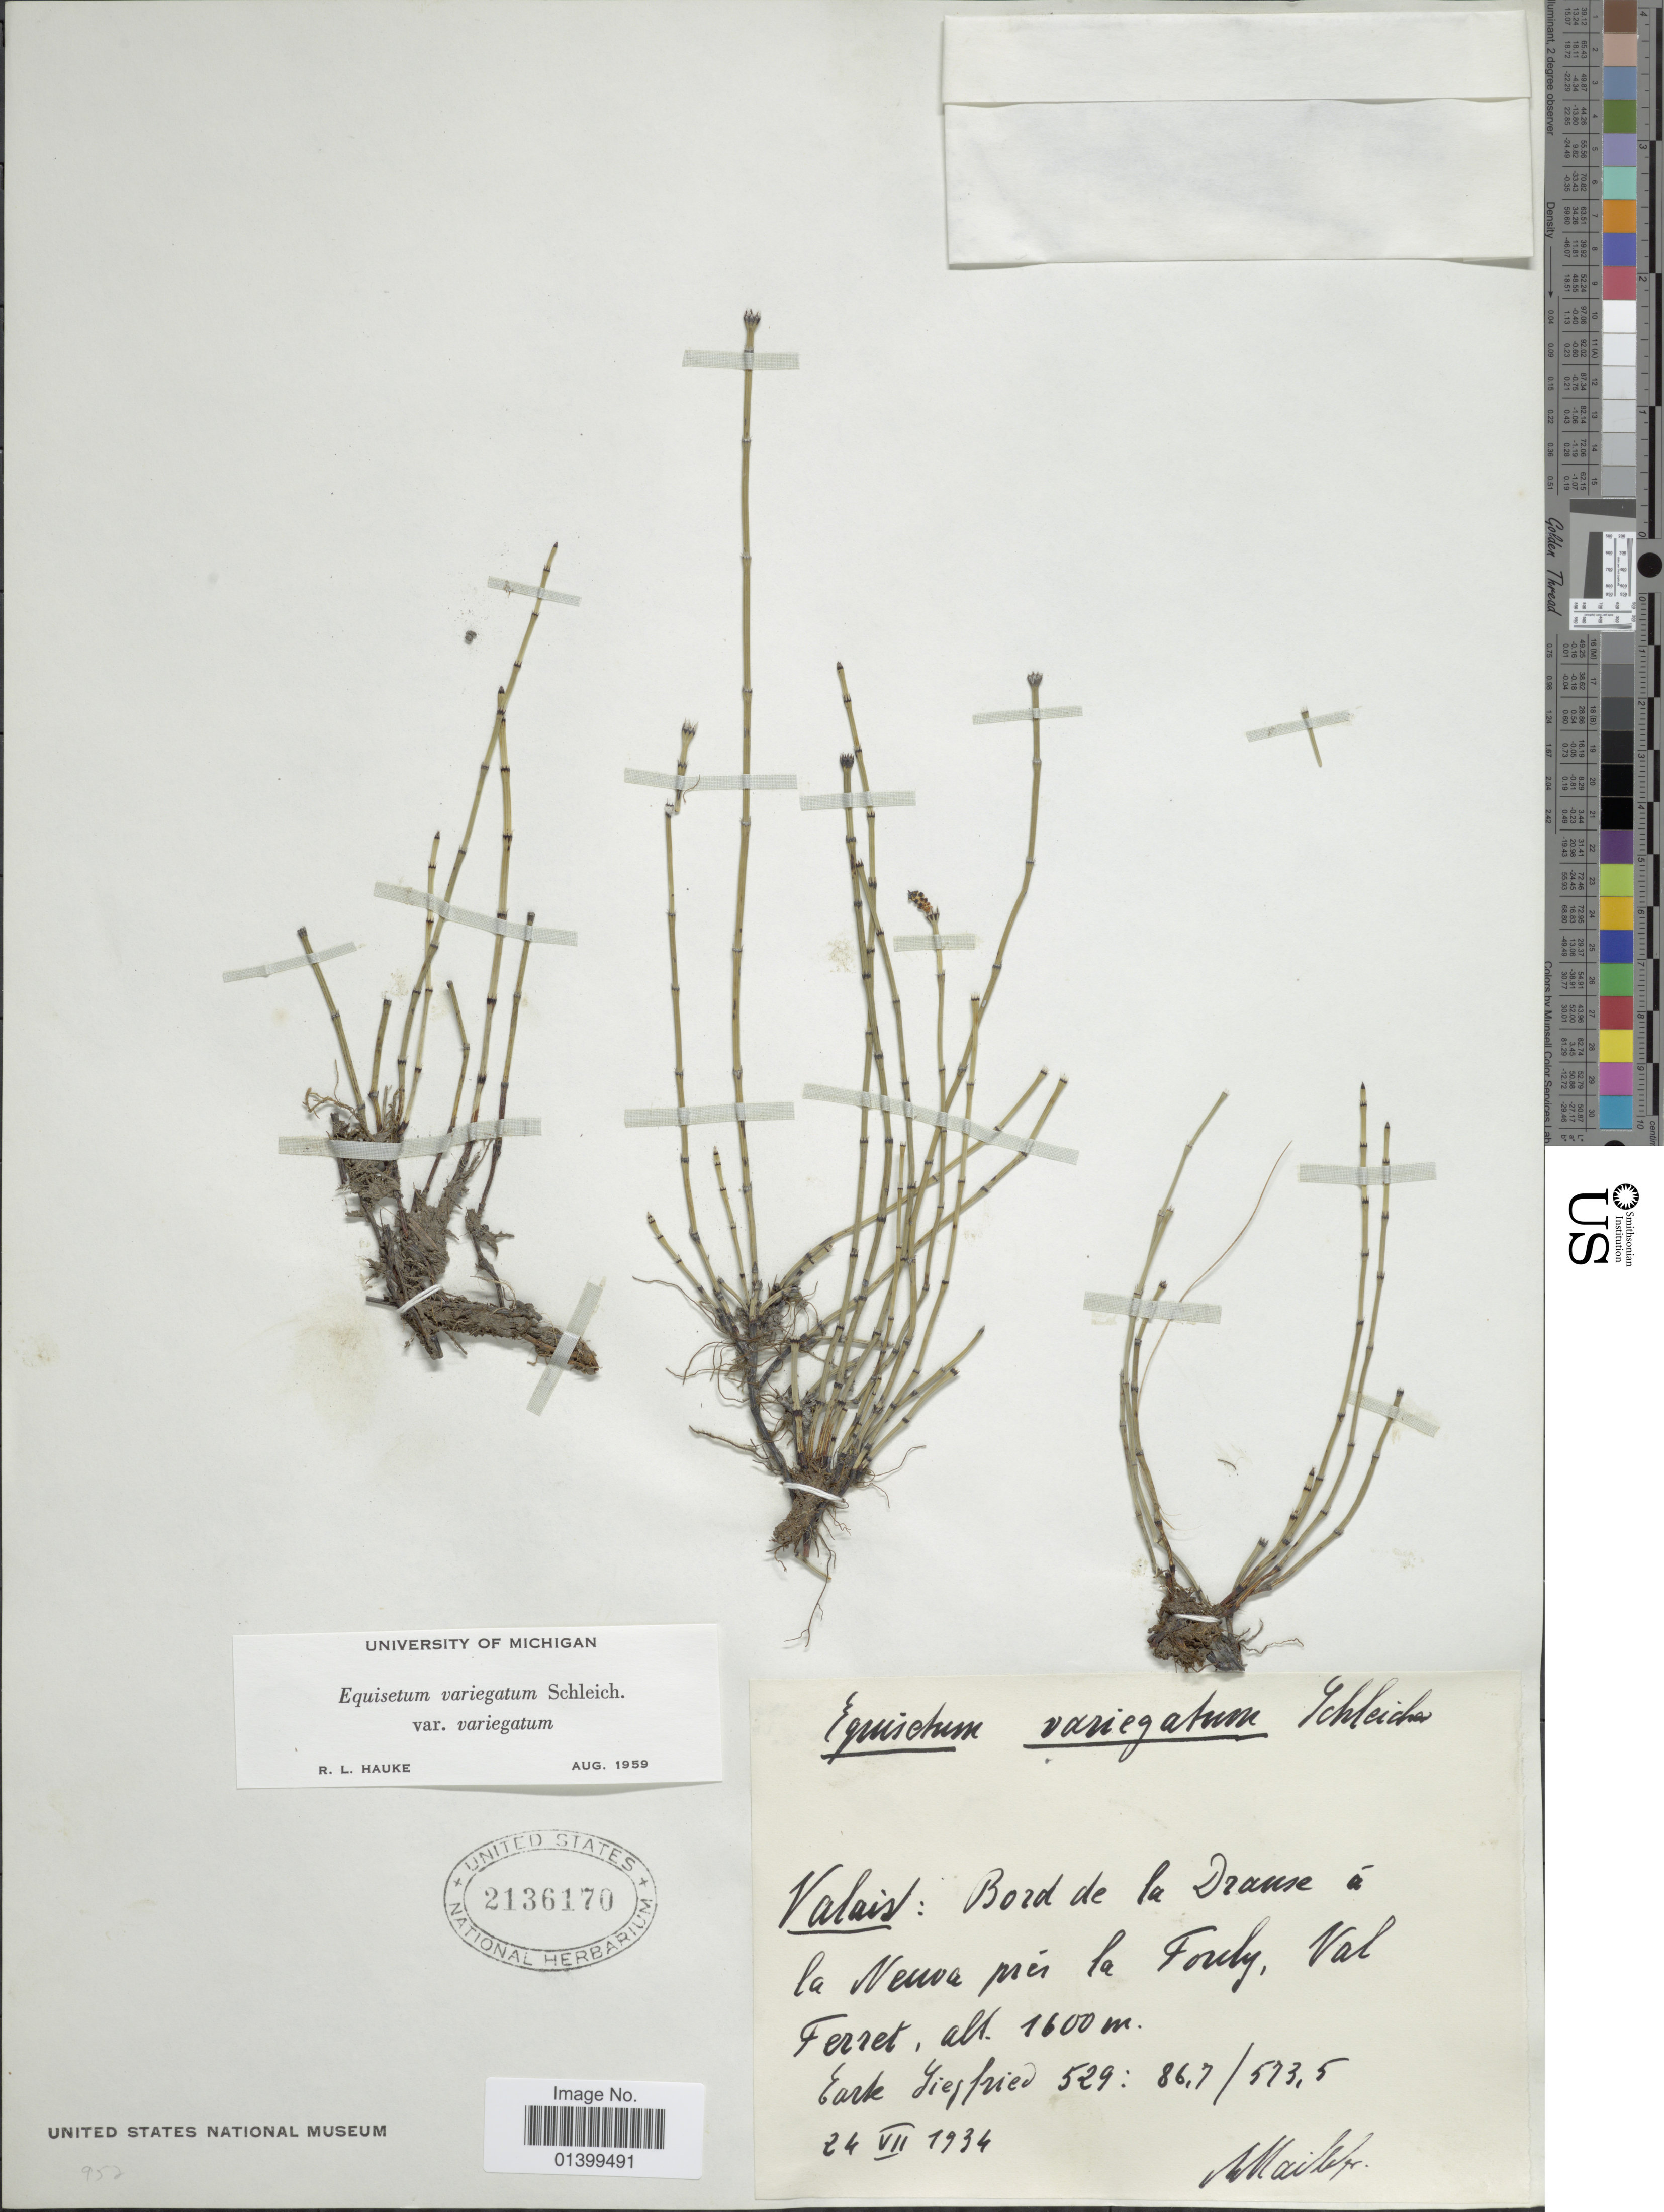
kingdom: Plantae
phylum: Tracheophyta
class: Polypodiopsida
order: Equisetales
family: Equisetaceae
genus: Equisetum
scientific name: Equisetum variegatum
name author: Schleich. ex F. Weber & D. Mohr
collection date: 1934-07-24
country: Switzerland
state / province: Valais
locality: Valais: Bord de la Dranse á ka Neuva prés la Forchy, Val Ferret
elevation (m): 1600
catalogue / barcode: US 2136170